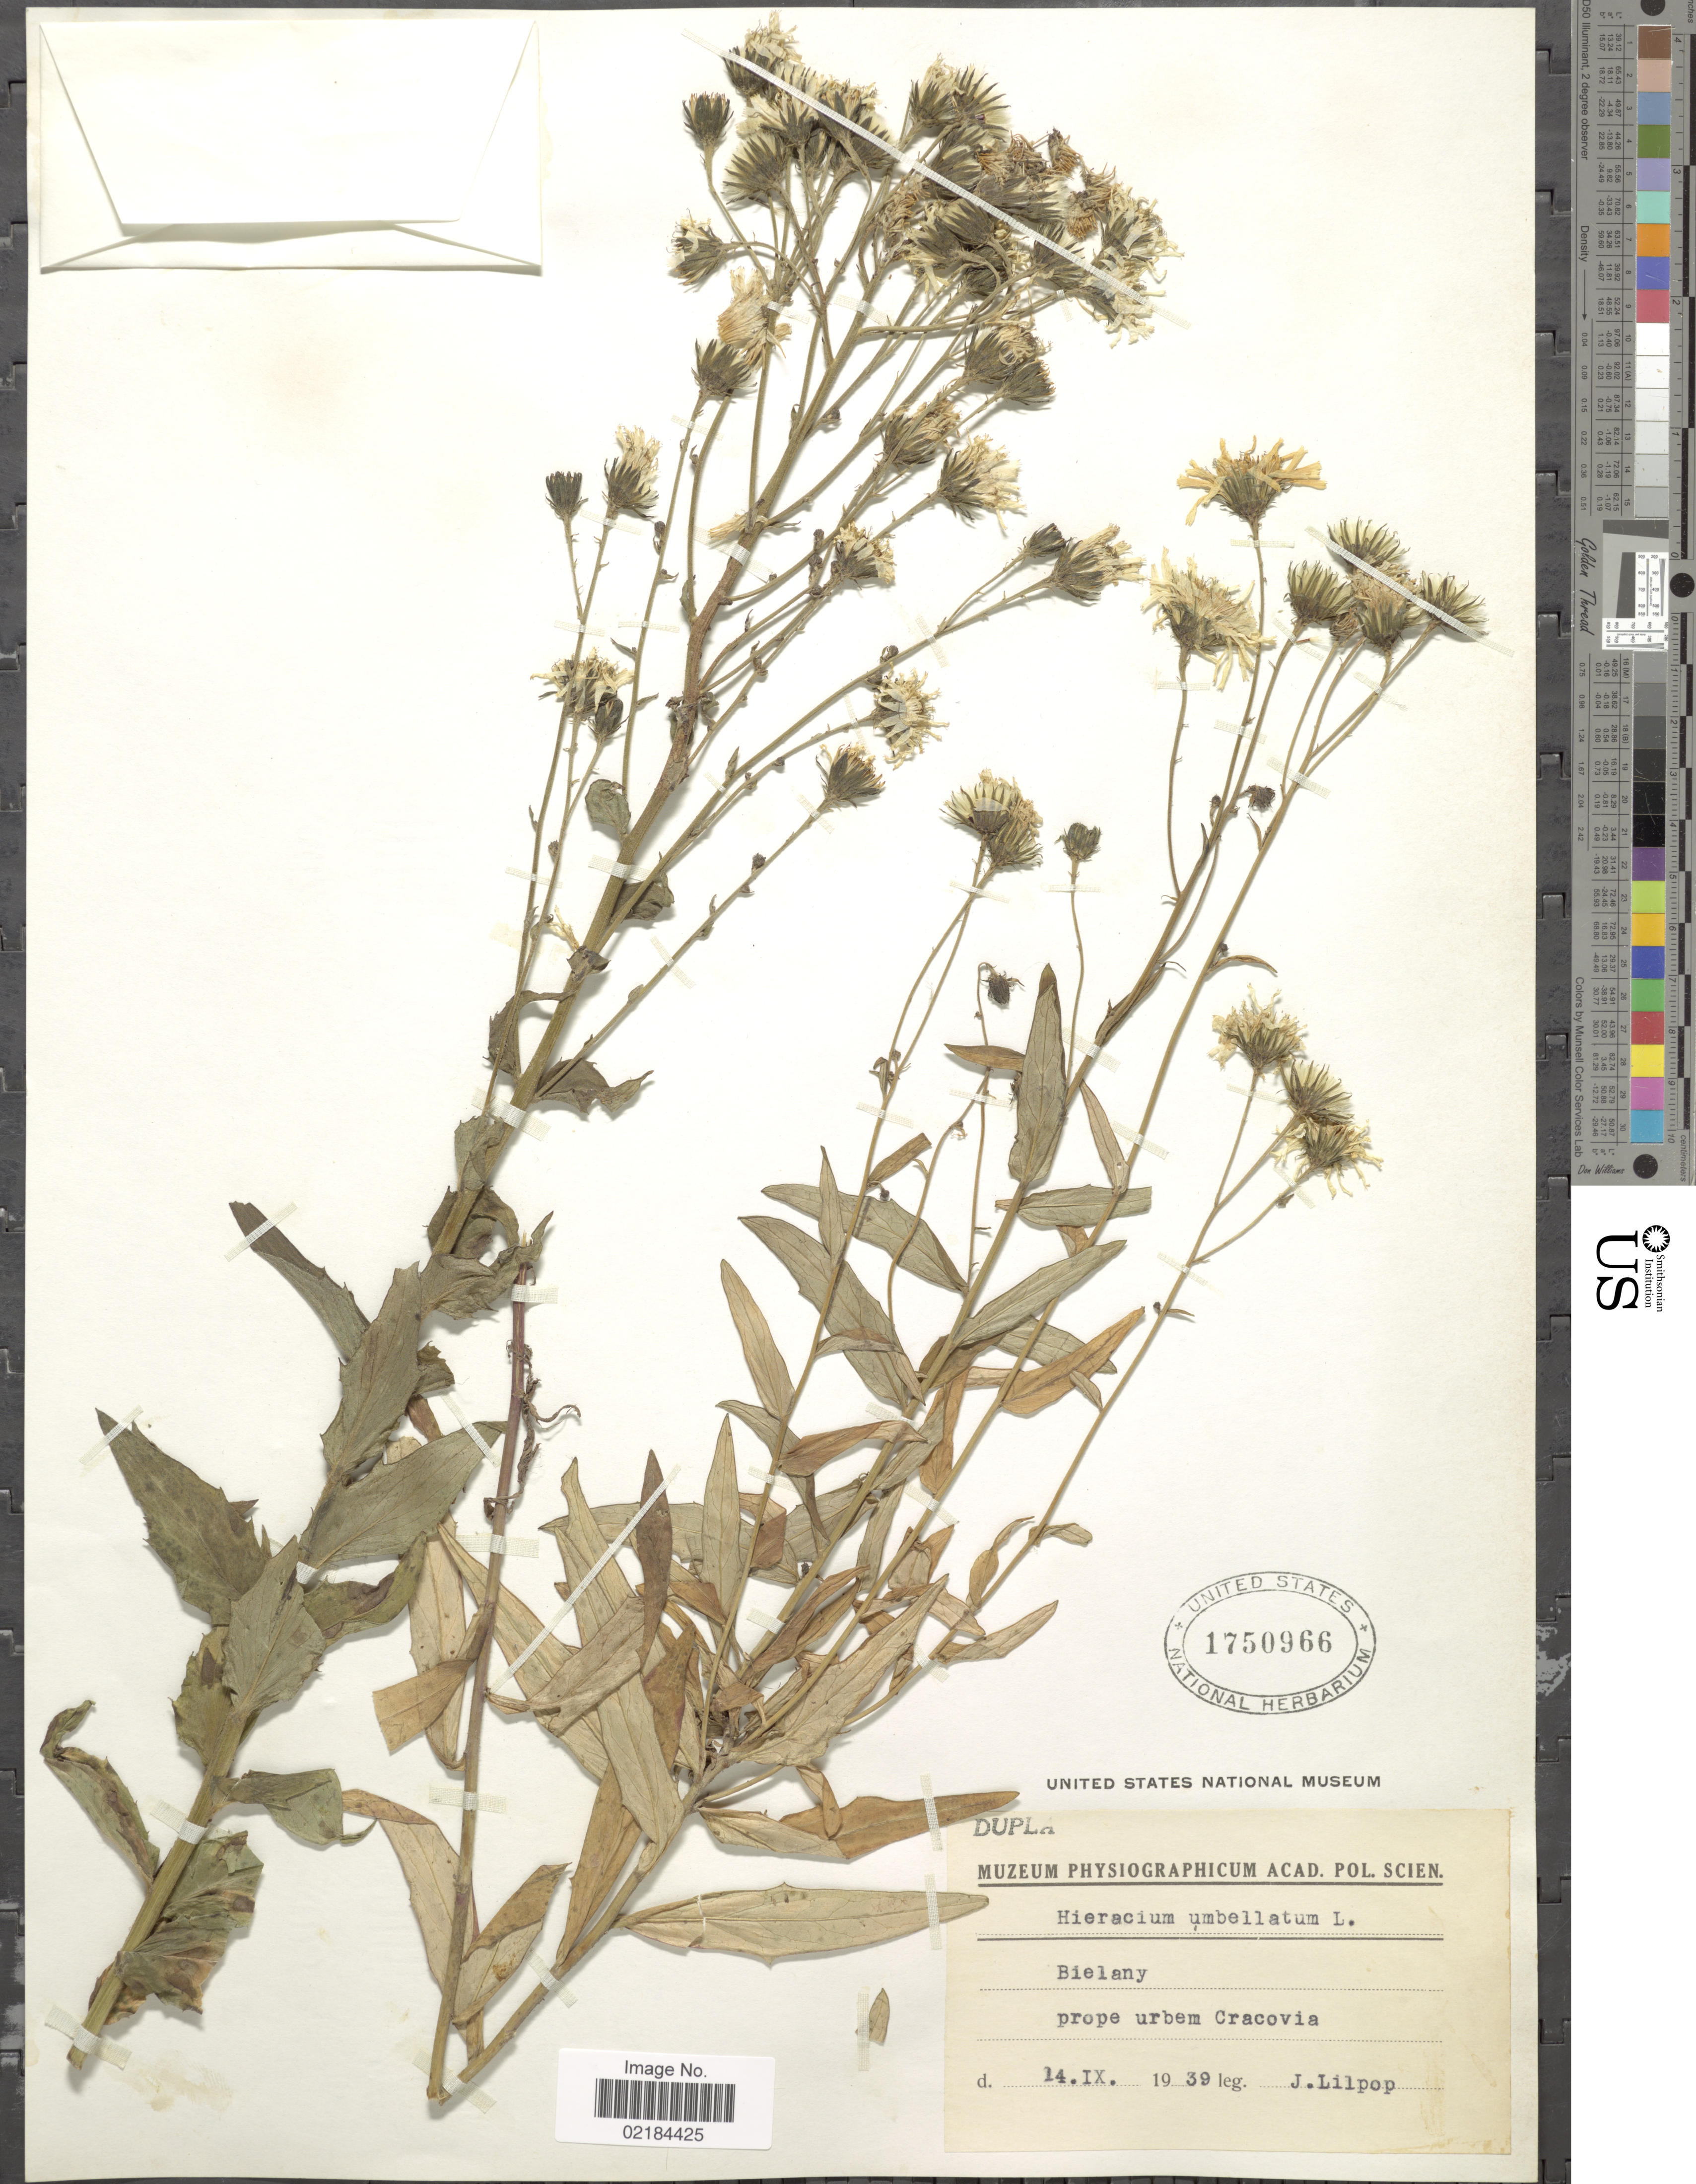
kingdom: Plantae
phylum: Tracheophyta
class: Magnoliopsida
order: Asterales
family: Asteraceae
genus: Hieracium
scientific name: Hieracium umbellatum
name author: L.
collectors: J. Lilpop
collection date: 1939-09-14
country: Poland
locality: Bielany. prope urbem Cracovia.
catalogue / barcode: US 1750966